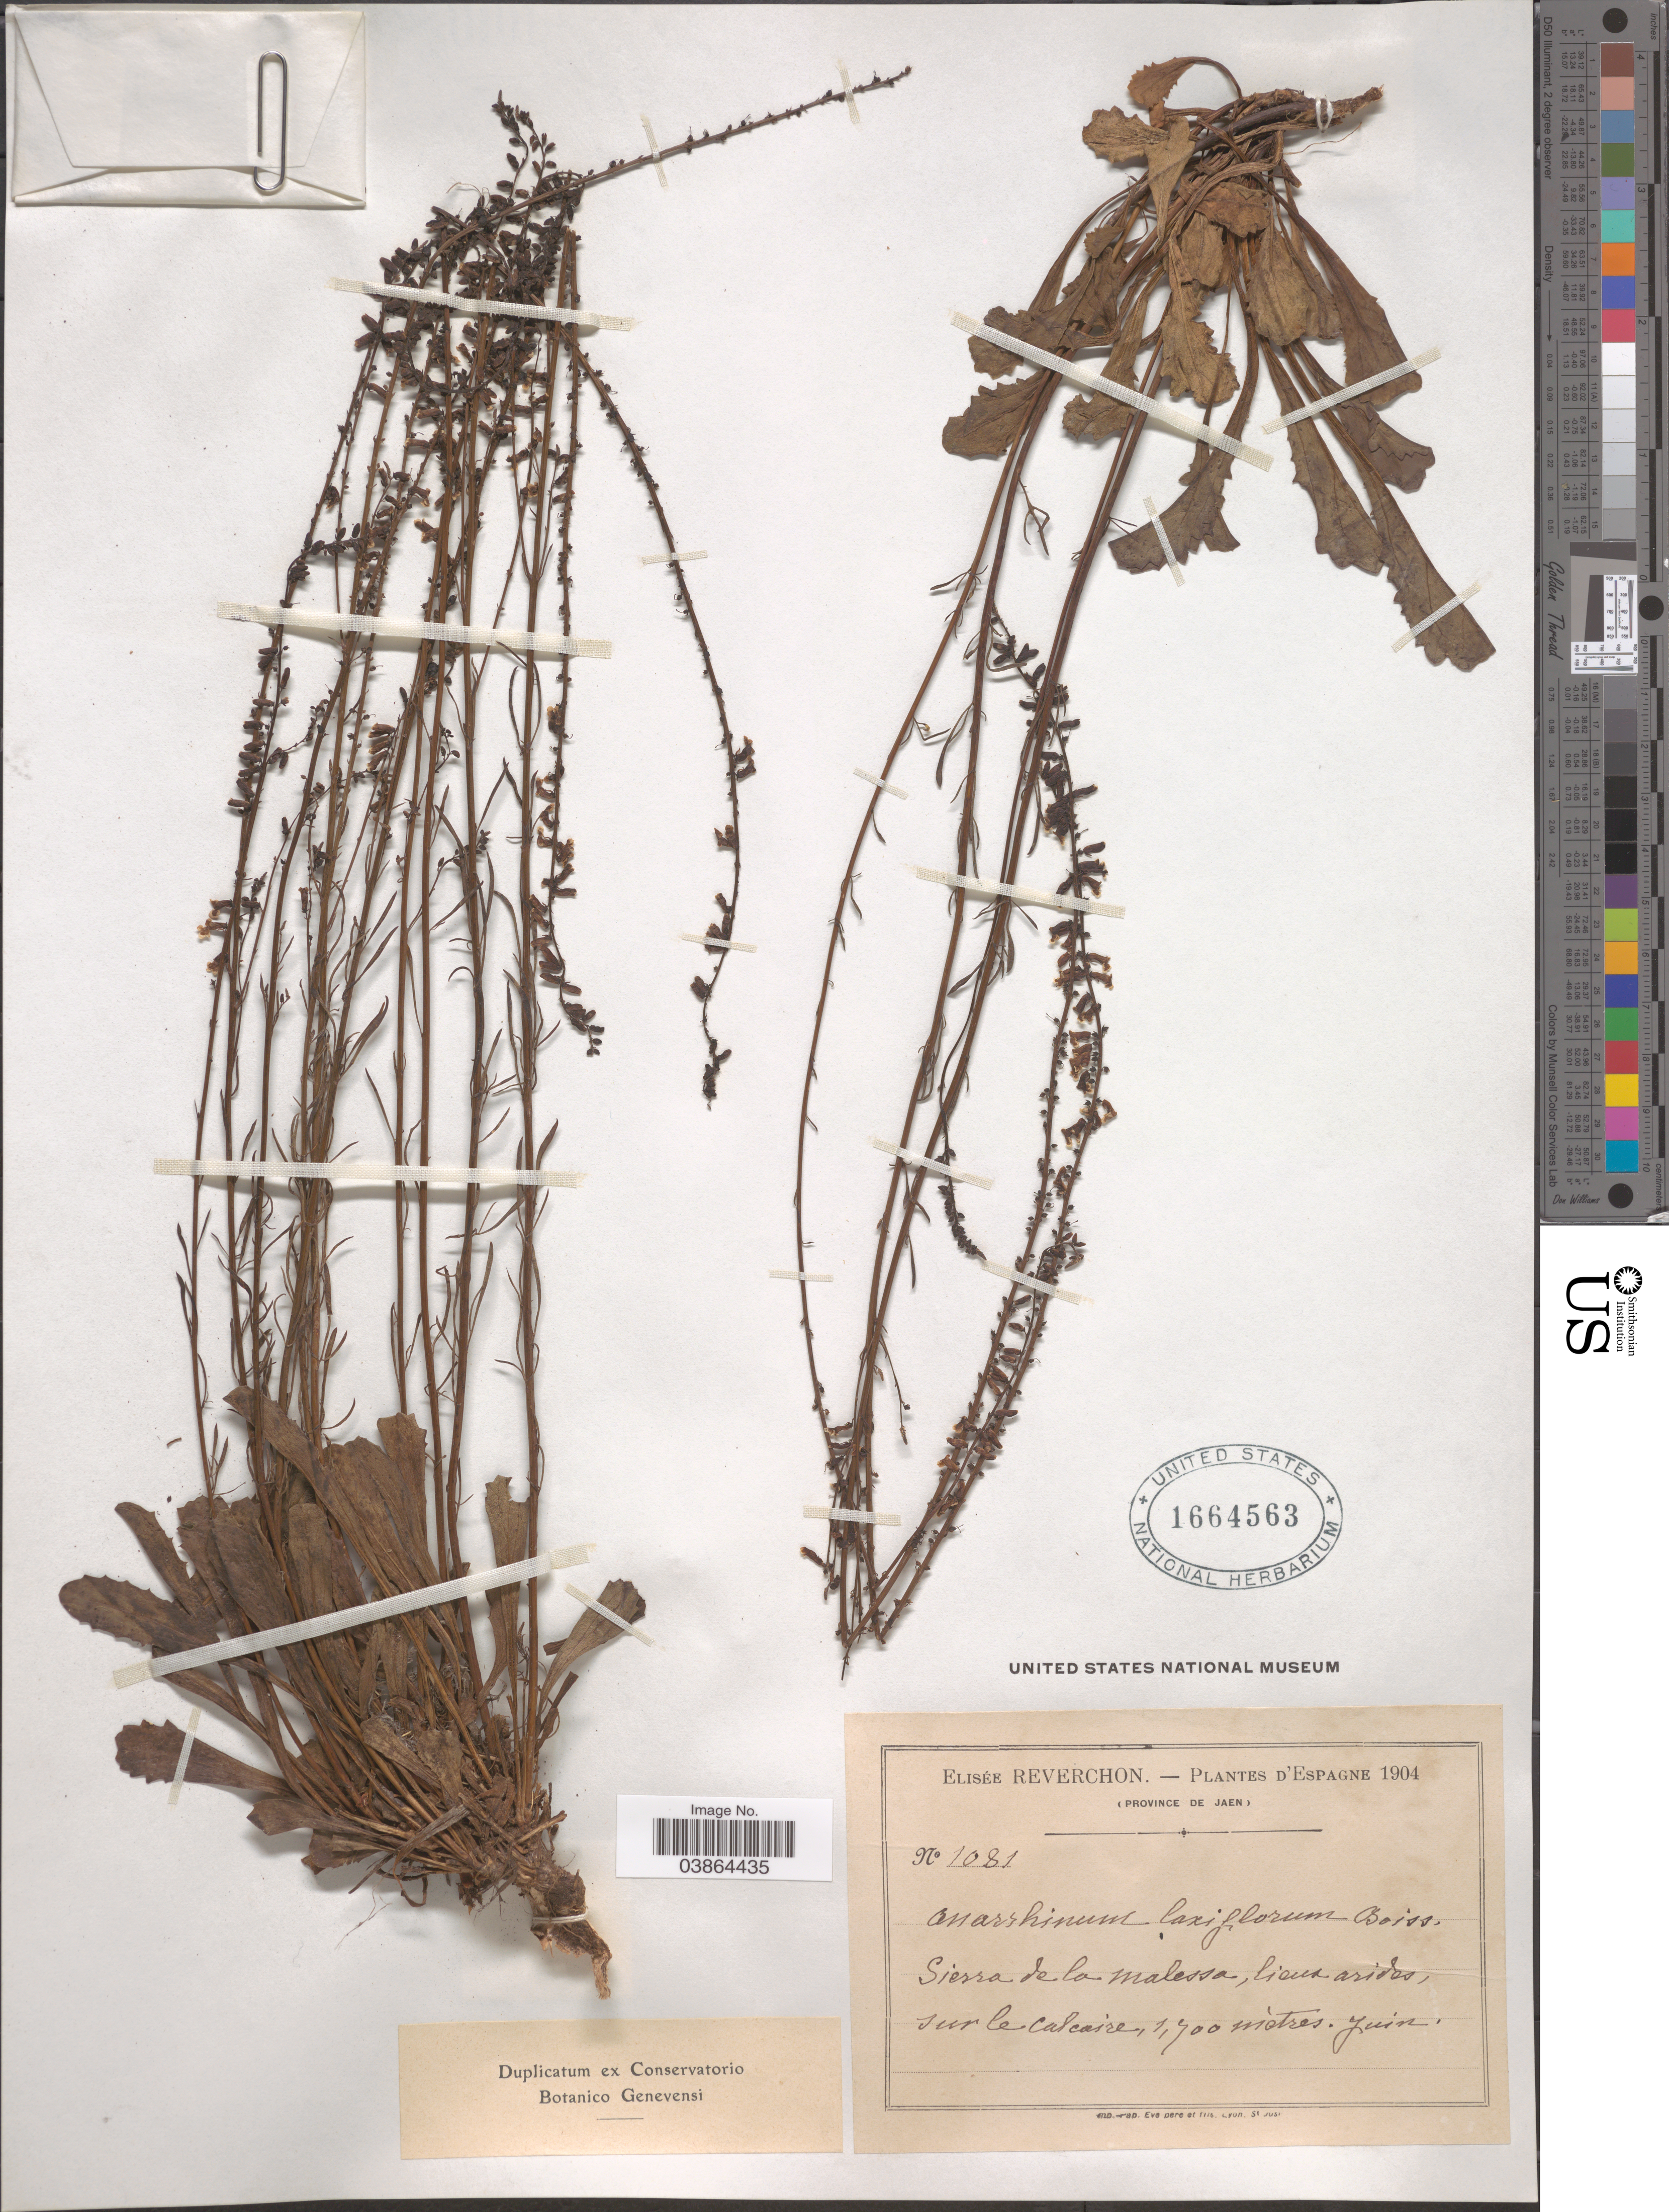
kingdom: Plantae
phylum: Tracheophyta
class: Magnoliopsida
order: Lamiales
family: Plantaginaceae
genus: Anarrhinum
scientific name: Anarrhinum laxiflorum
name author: Boiss.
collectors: E. Reverchon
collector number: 1081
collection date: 1904-06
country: Spain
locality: Sierra de la Malessa, lieux arides, sur le calcaire.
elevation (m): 1700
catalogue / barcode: US 1664563